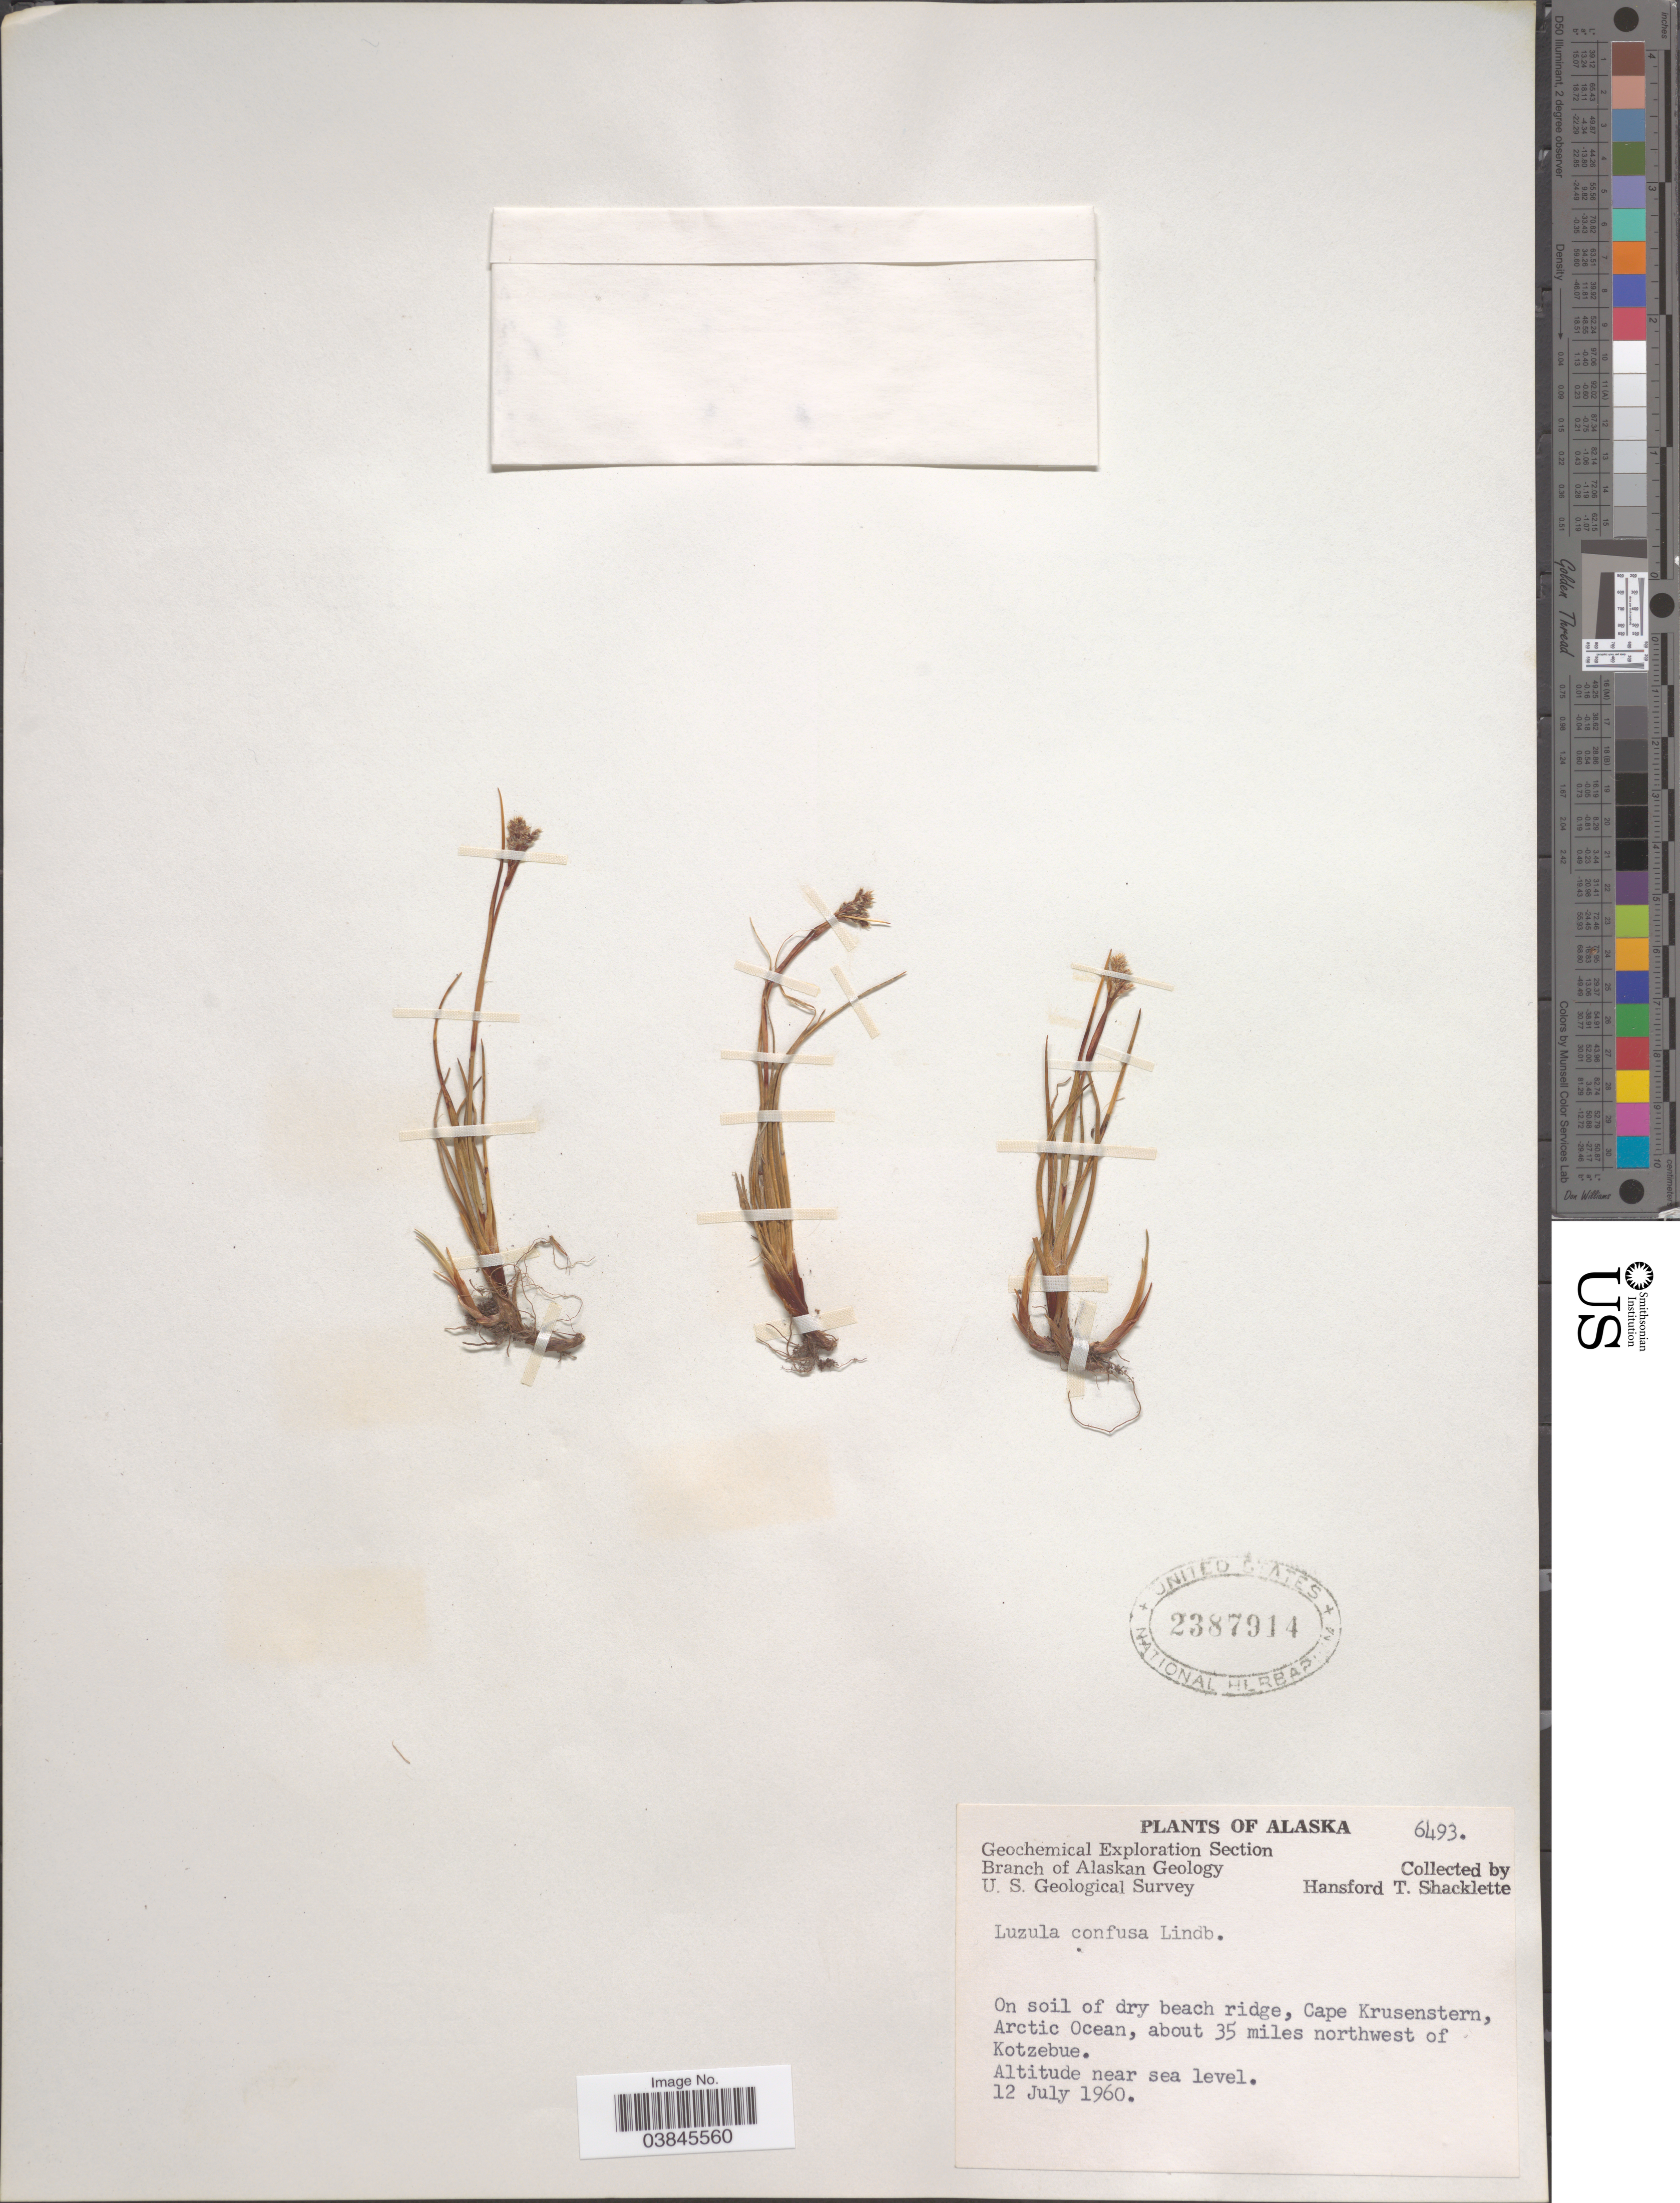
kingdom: Plantae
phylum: Tracheophyta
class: Liliopsida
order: Poales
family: Juncaceae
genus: Luzula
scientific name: Luzula confusa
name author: Lindeb.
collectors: H. Shacklette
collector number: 6493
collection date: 1960-07-12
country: United States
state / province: Alaska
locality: On soil of dry beach ridge, Cape Krusenstern, Arctic Ocean, about 35 miles northwest of Kotzebue.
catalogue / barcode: US 2387914